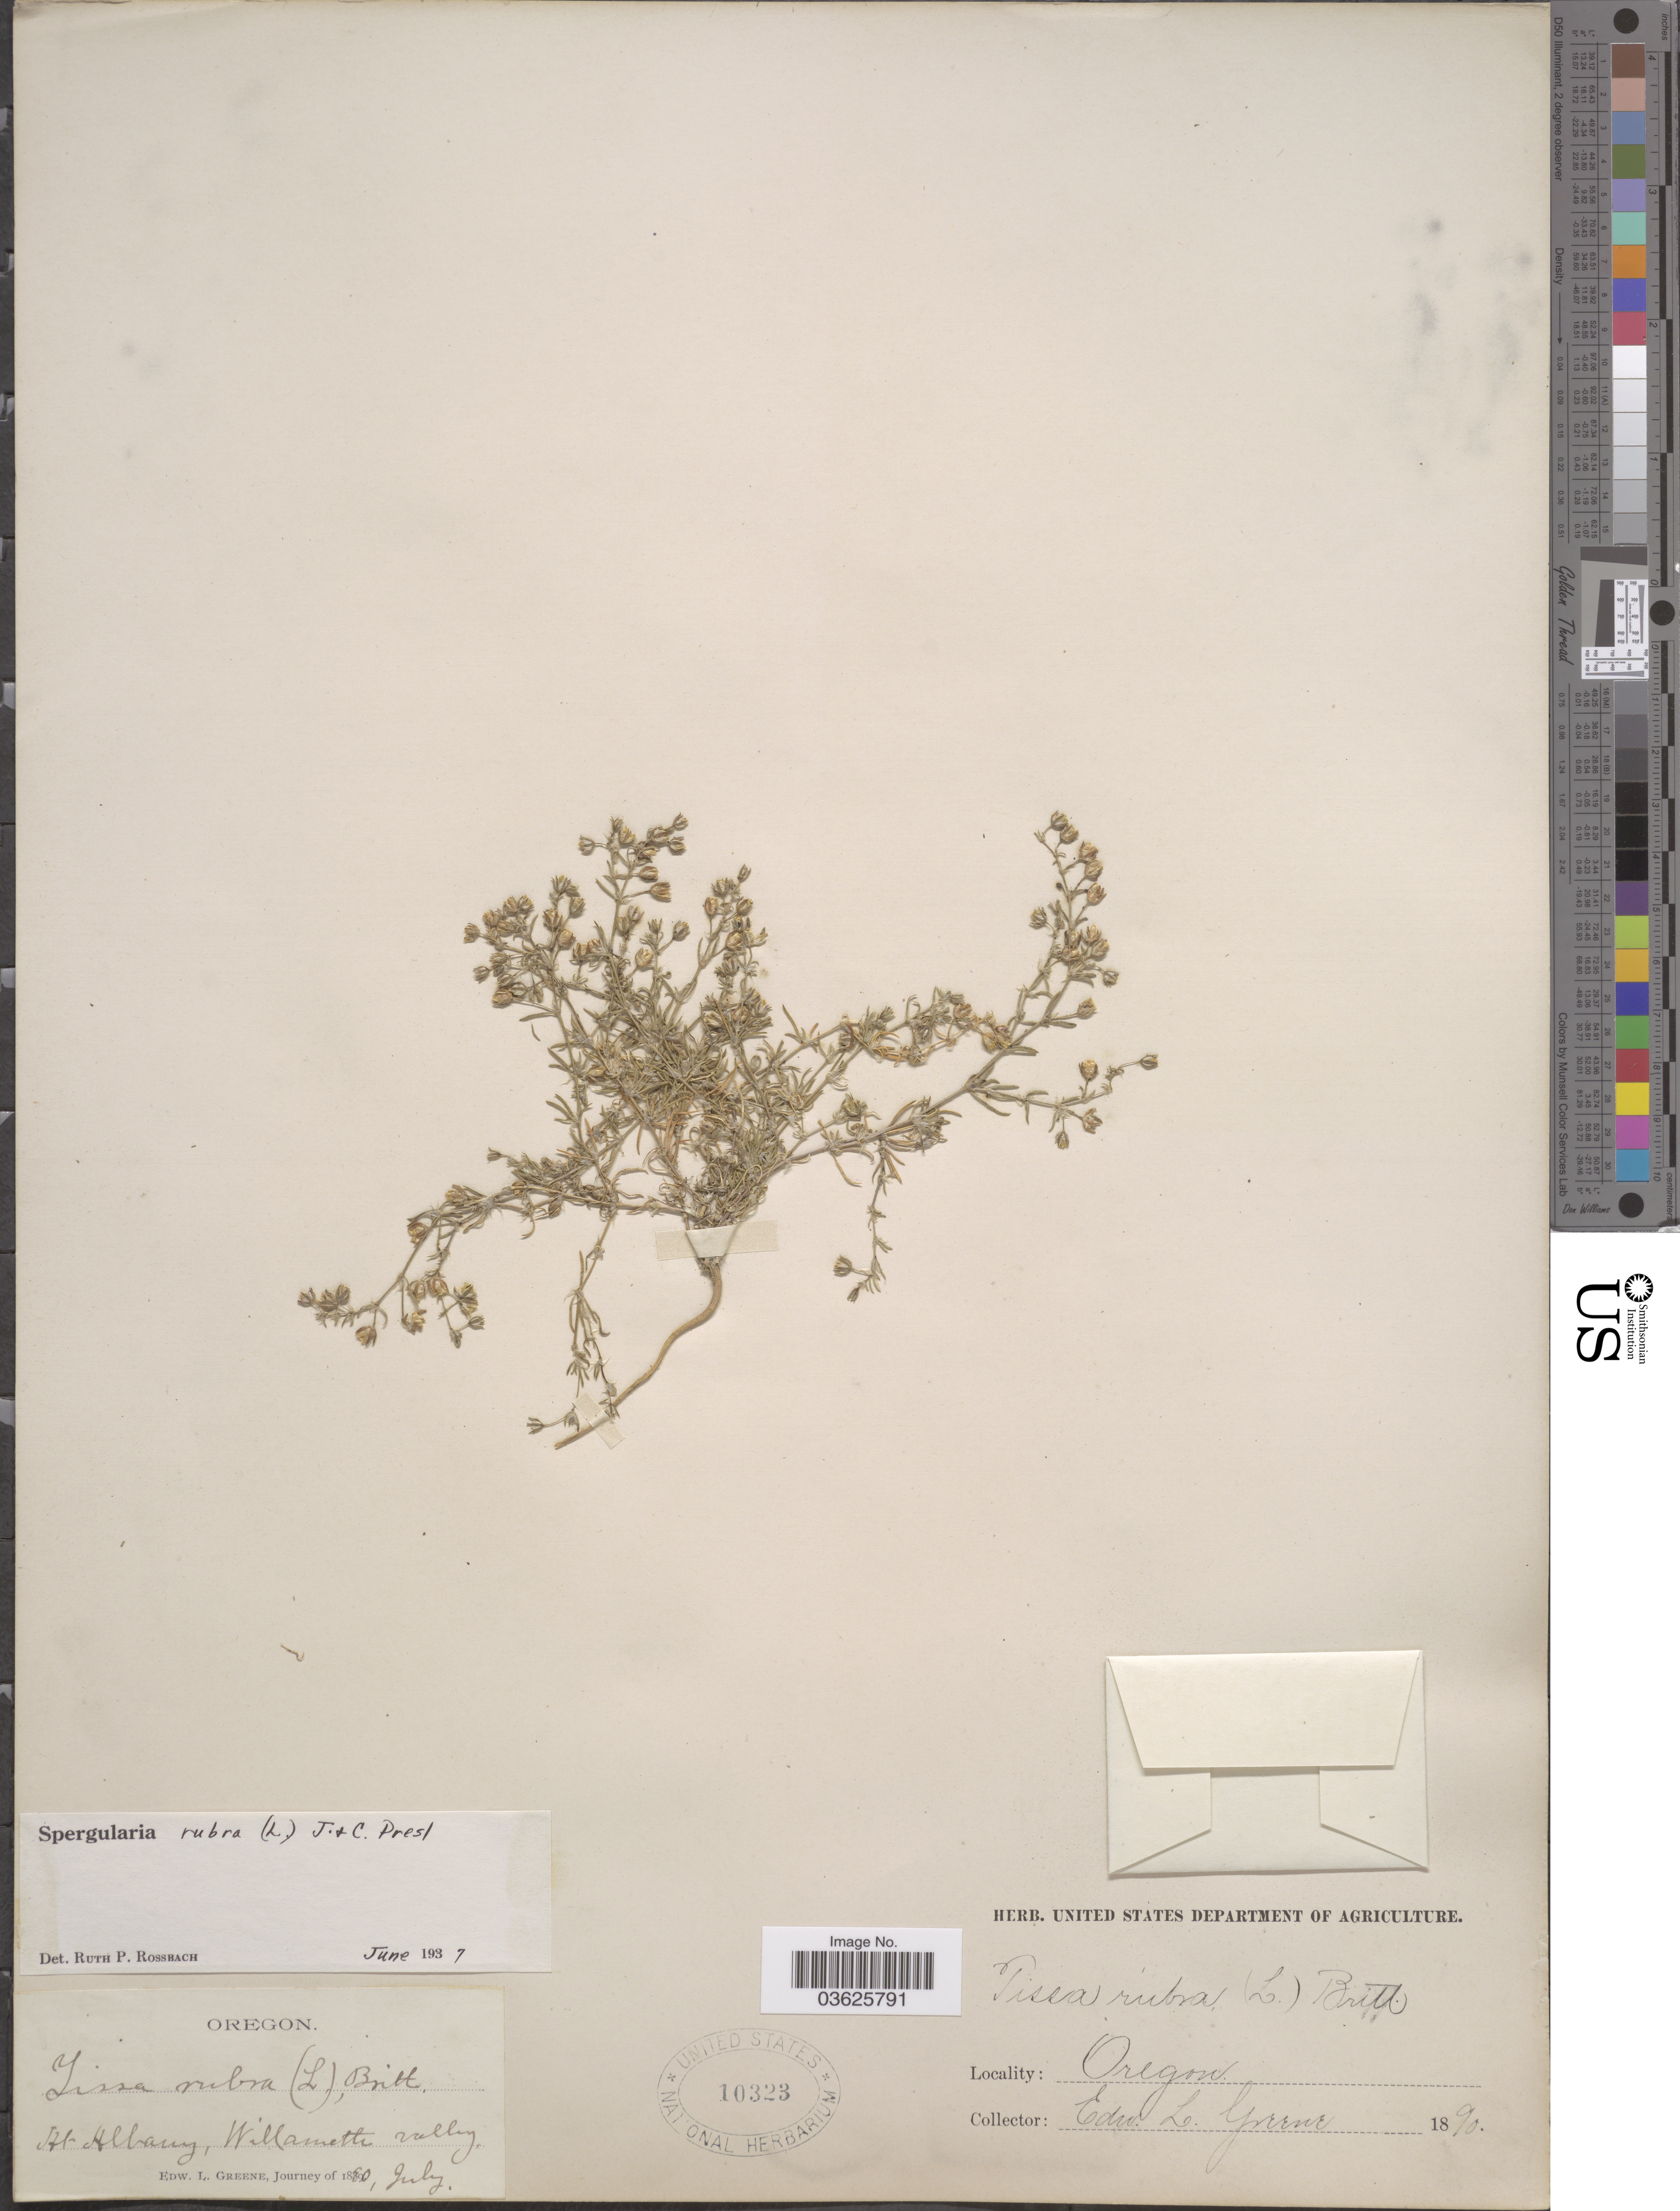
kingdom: Plantae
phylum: Tracheophyta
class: Magnoliopsida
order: Caryophyllales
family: Caryophyllaceae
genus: Spergularia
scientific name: Spergularia rubra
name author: (L.) J. Presl & C. Presl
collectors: E. L. Greene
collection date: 1890-07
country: United States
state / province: Oregon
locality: At Albany, Willamette valley.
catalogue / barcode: US 10323